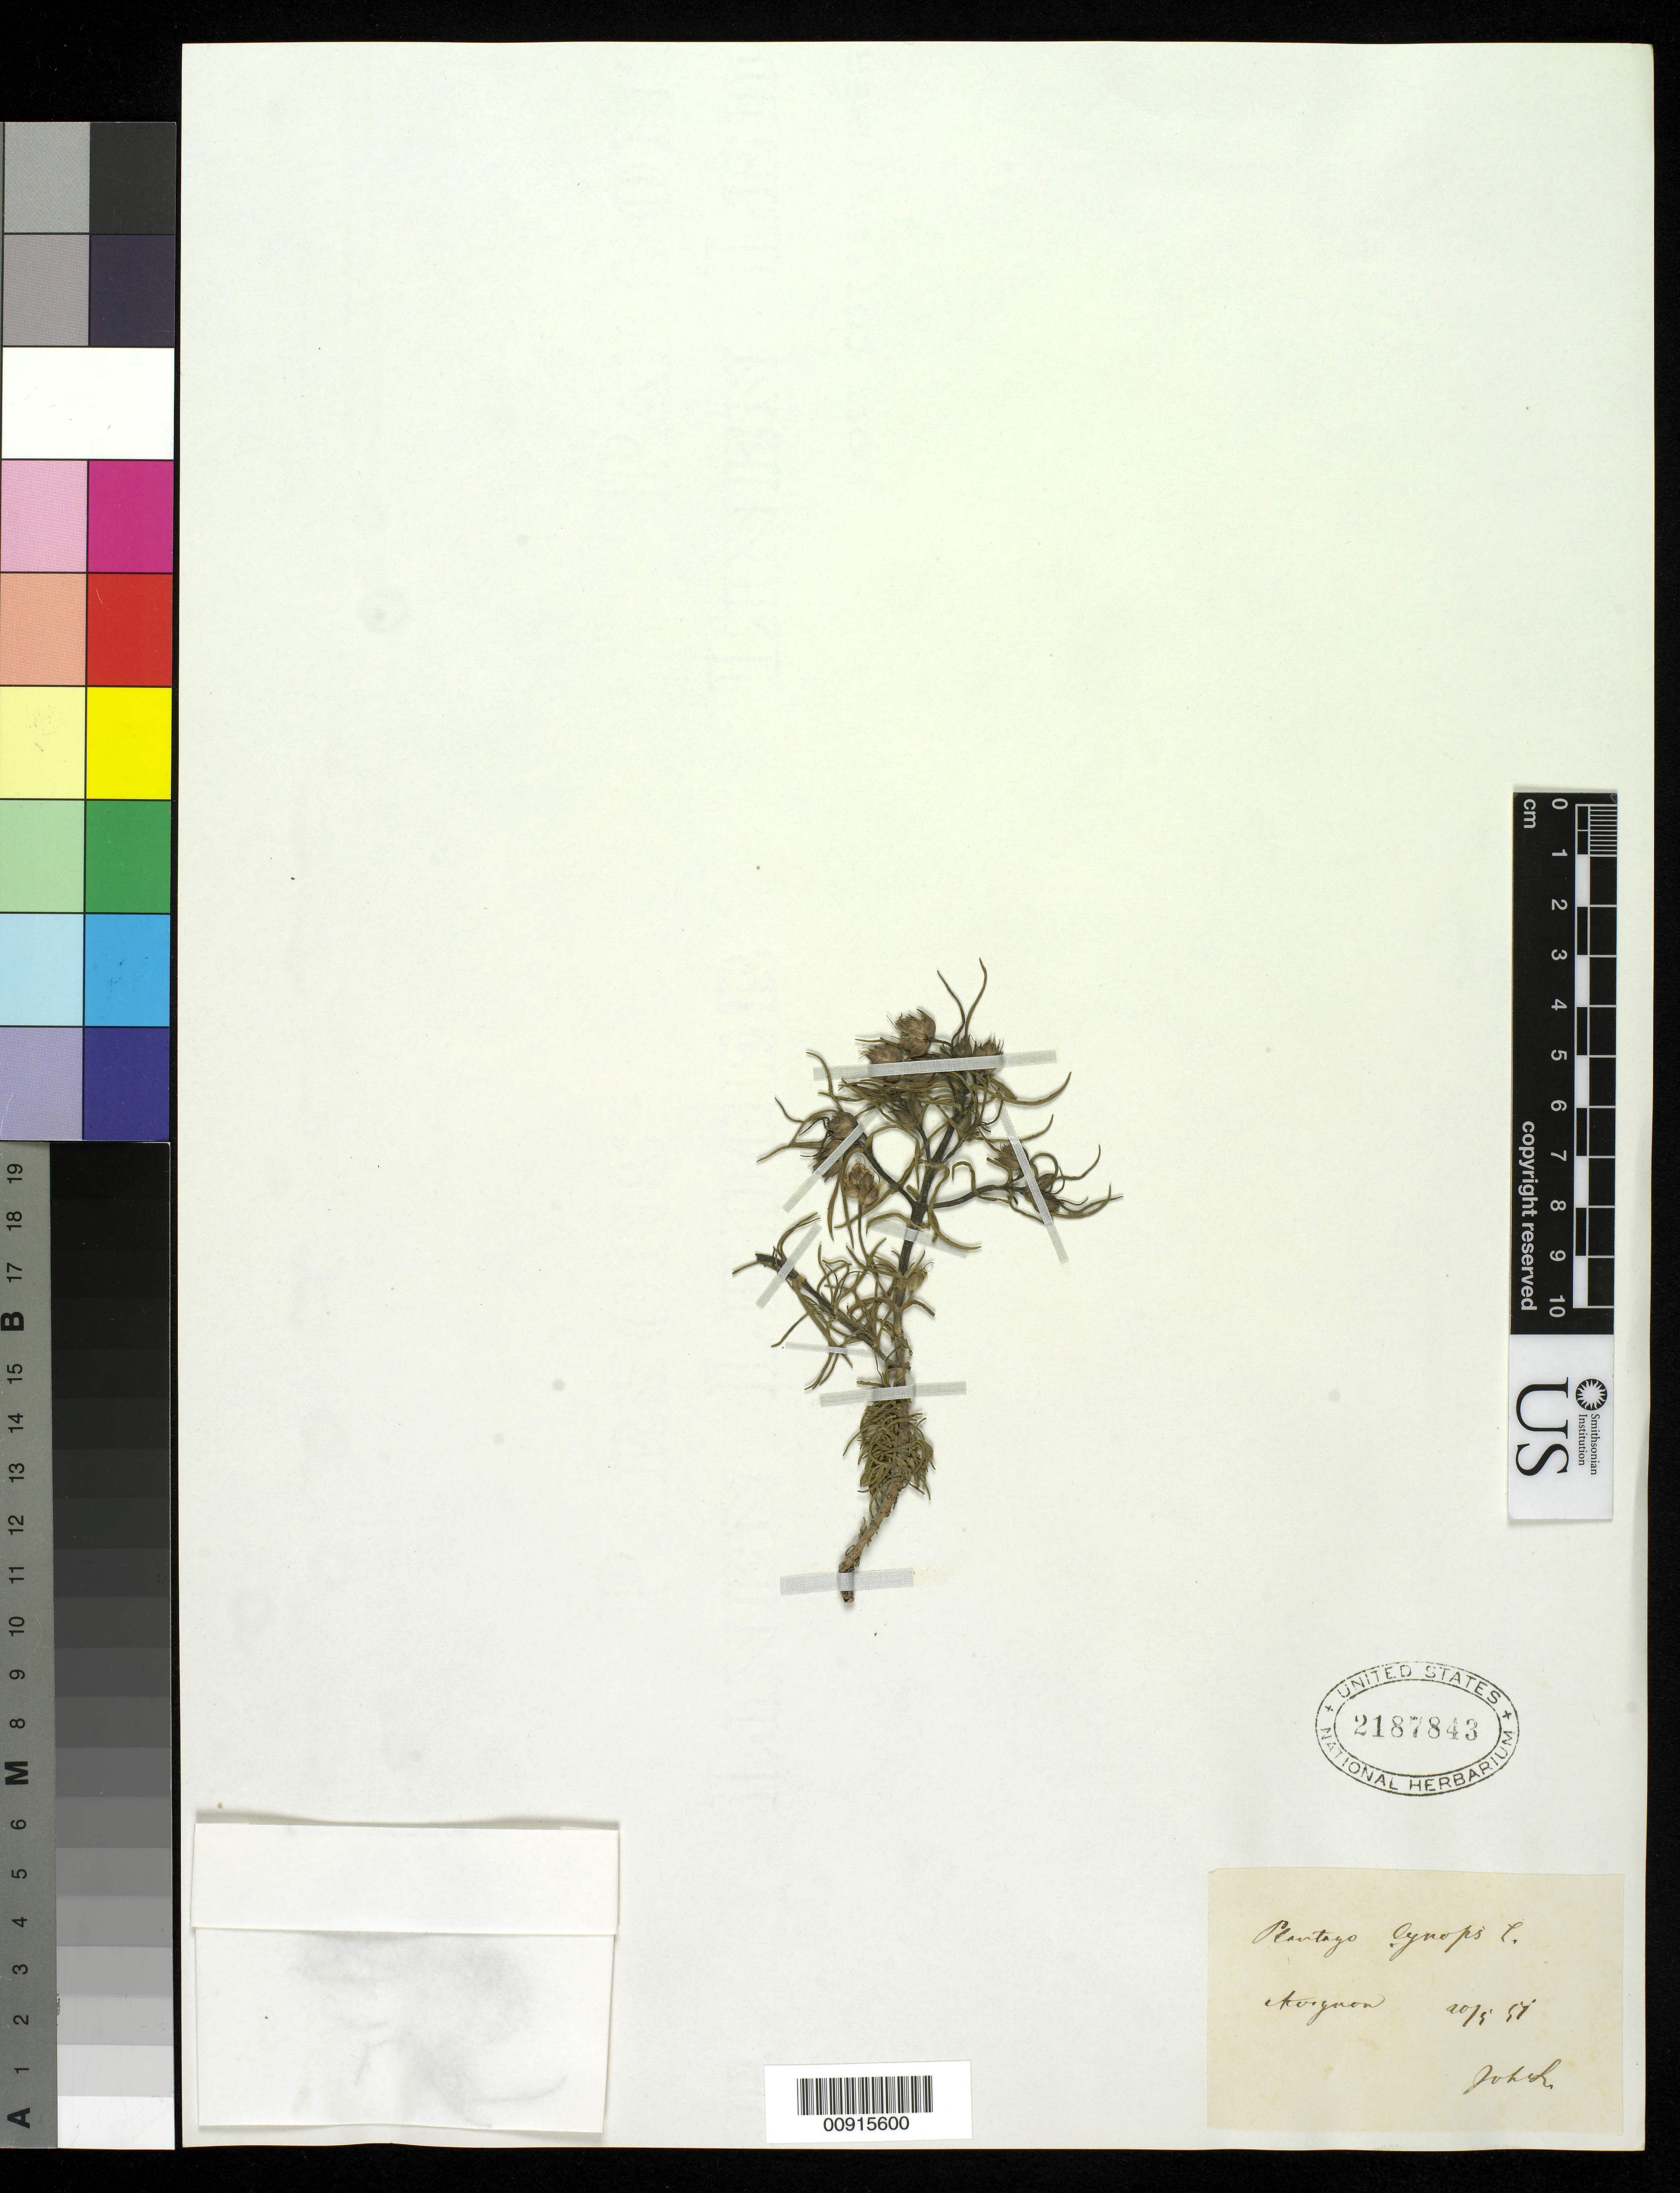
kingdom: Plantae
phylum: Tracheophyta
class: Magnoliopsida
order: Lamiales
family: Plantaginaceae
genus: Plantago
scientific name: Plantago sempervirens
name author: Crantz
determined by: Shipunov, Alexey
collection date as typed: date illegible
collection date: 1887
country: France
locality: Avignon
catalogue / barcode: US 2187843